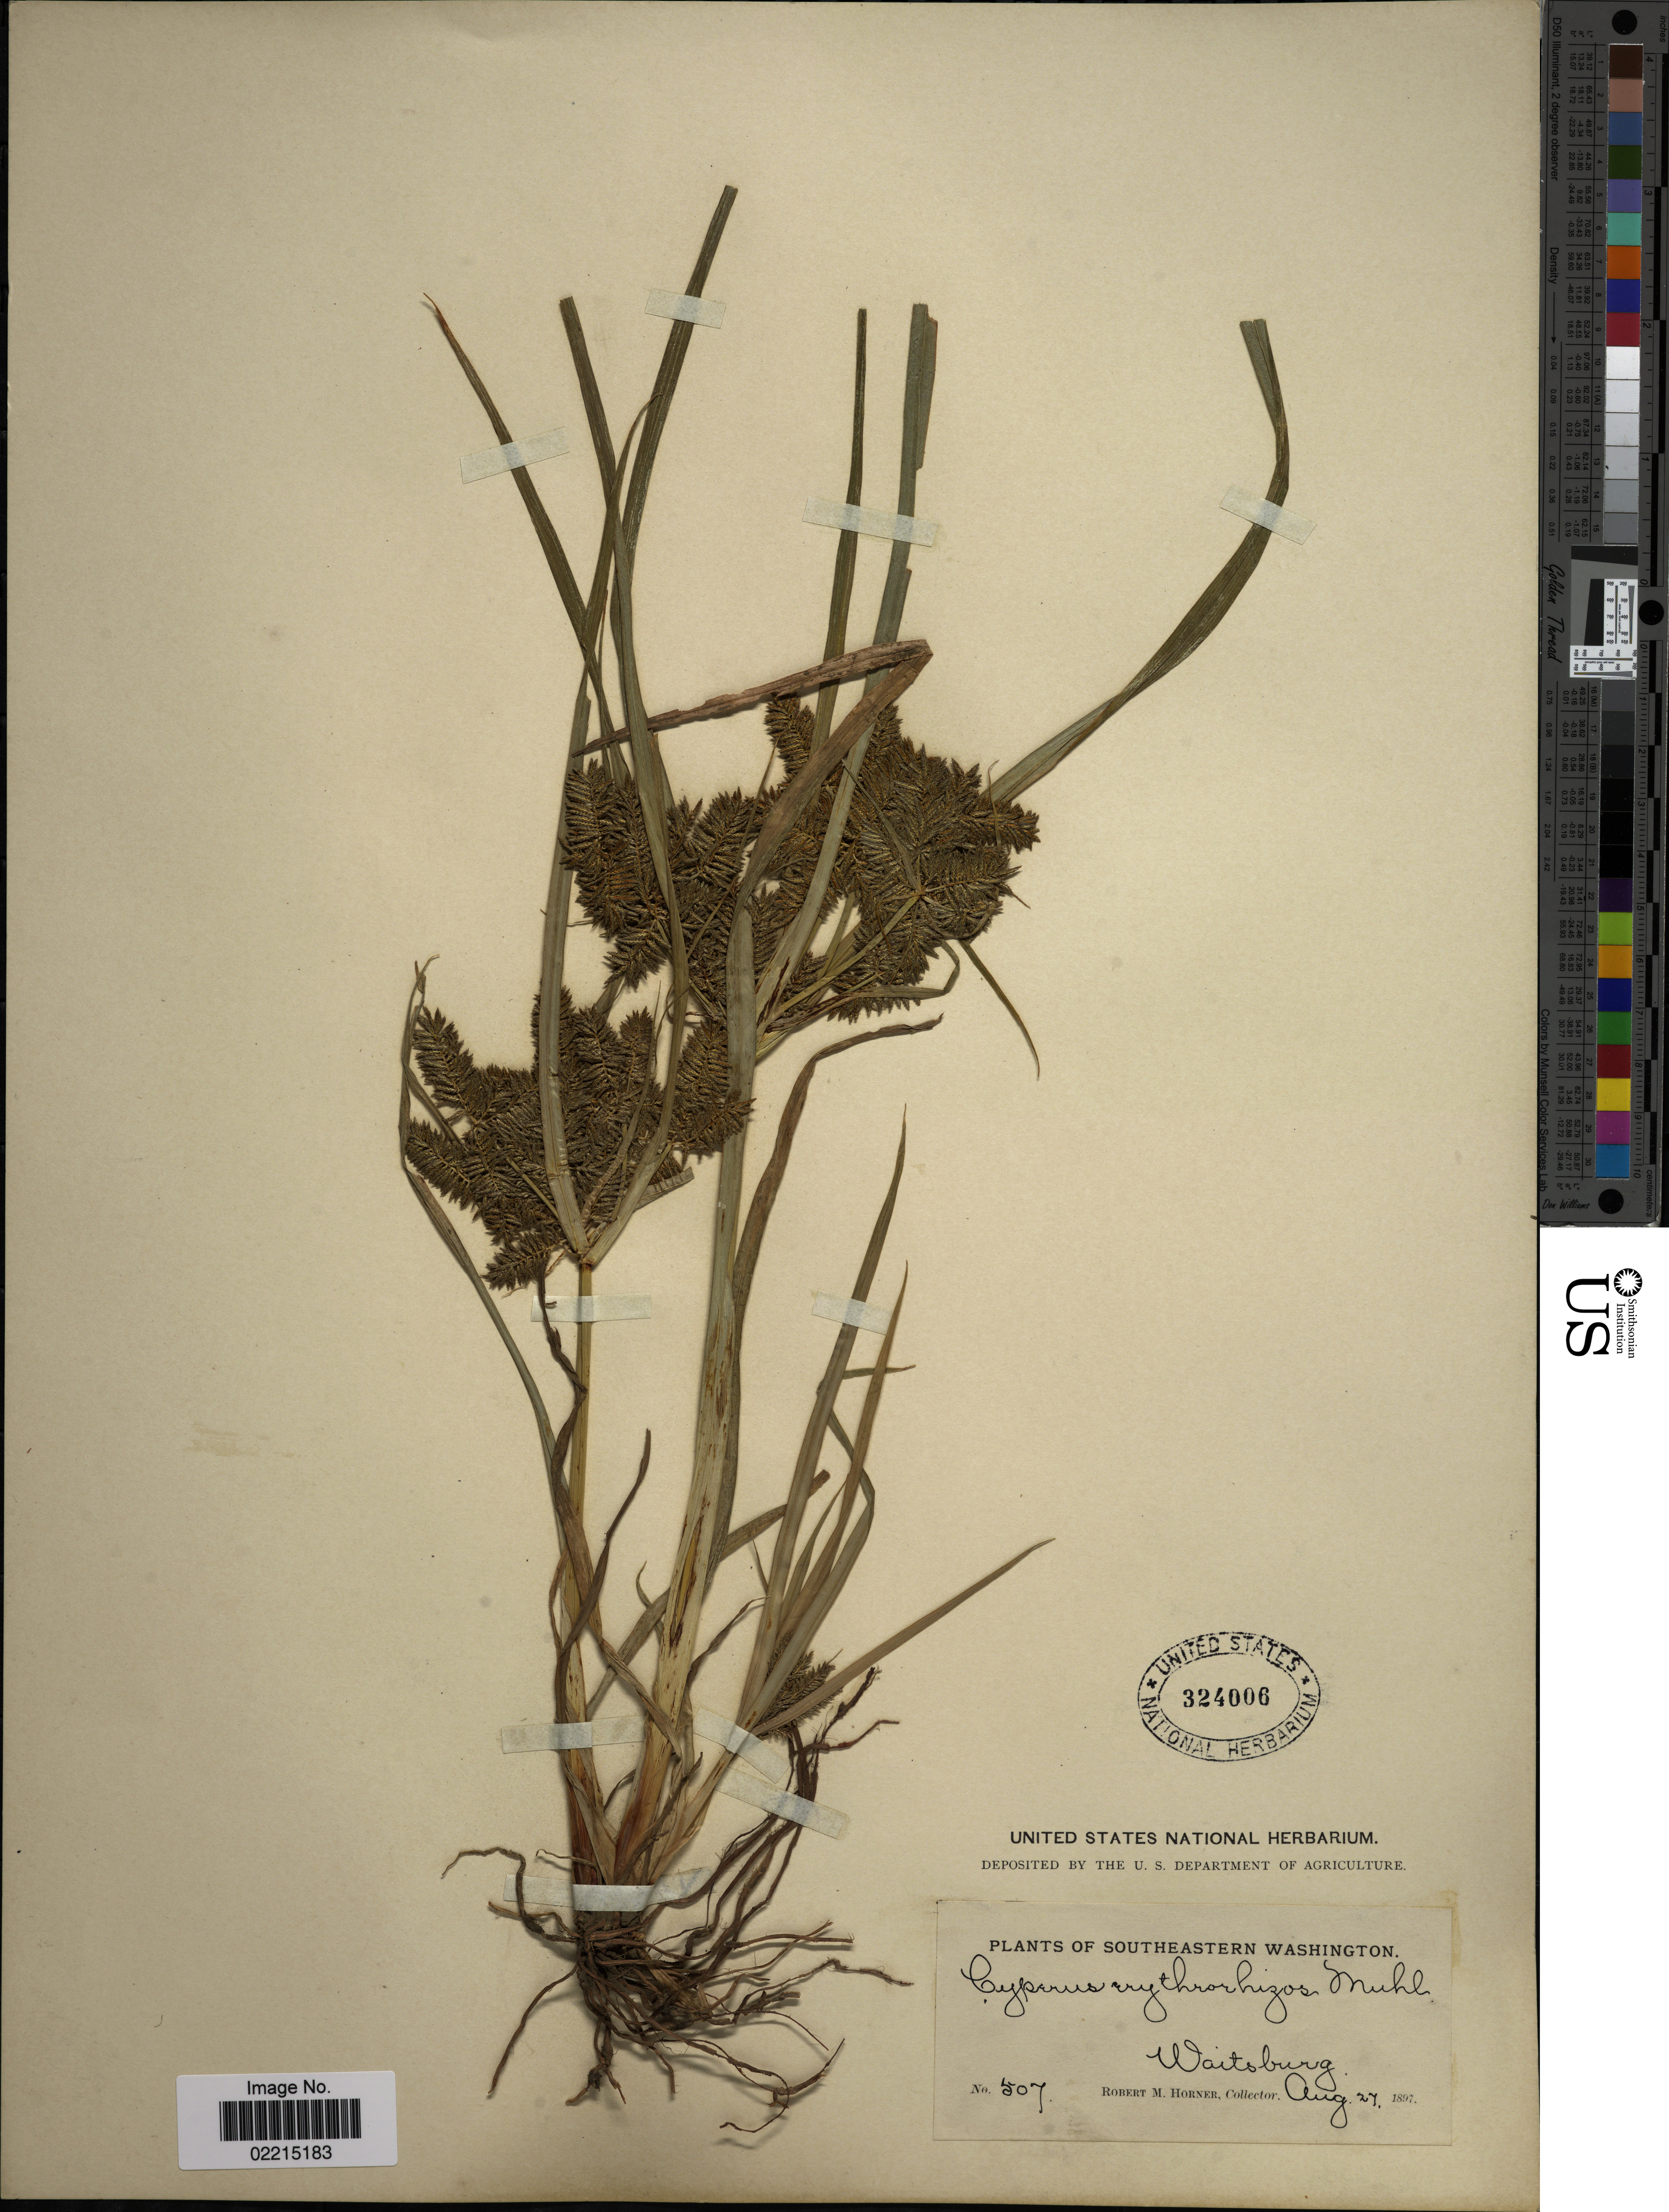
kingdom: Plantae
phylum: Tracheophyta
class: Liliopsida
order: Poales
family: Cyperaceae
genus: Cyperus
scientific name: Cyperus erythrorhizos Muhl.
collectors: R. Horner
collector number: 507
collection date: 1897-08-27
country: United States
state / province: Washington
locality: Southeastern Washington. Waitsburg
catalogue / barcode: US 324006